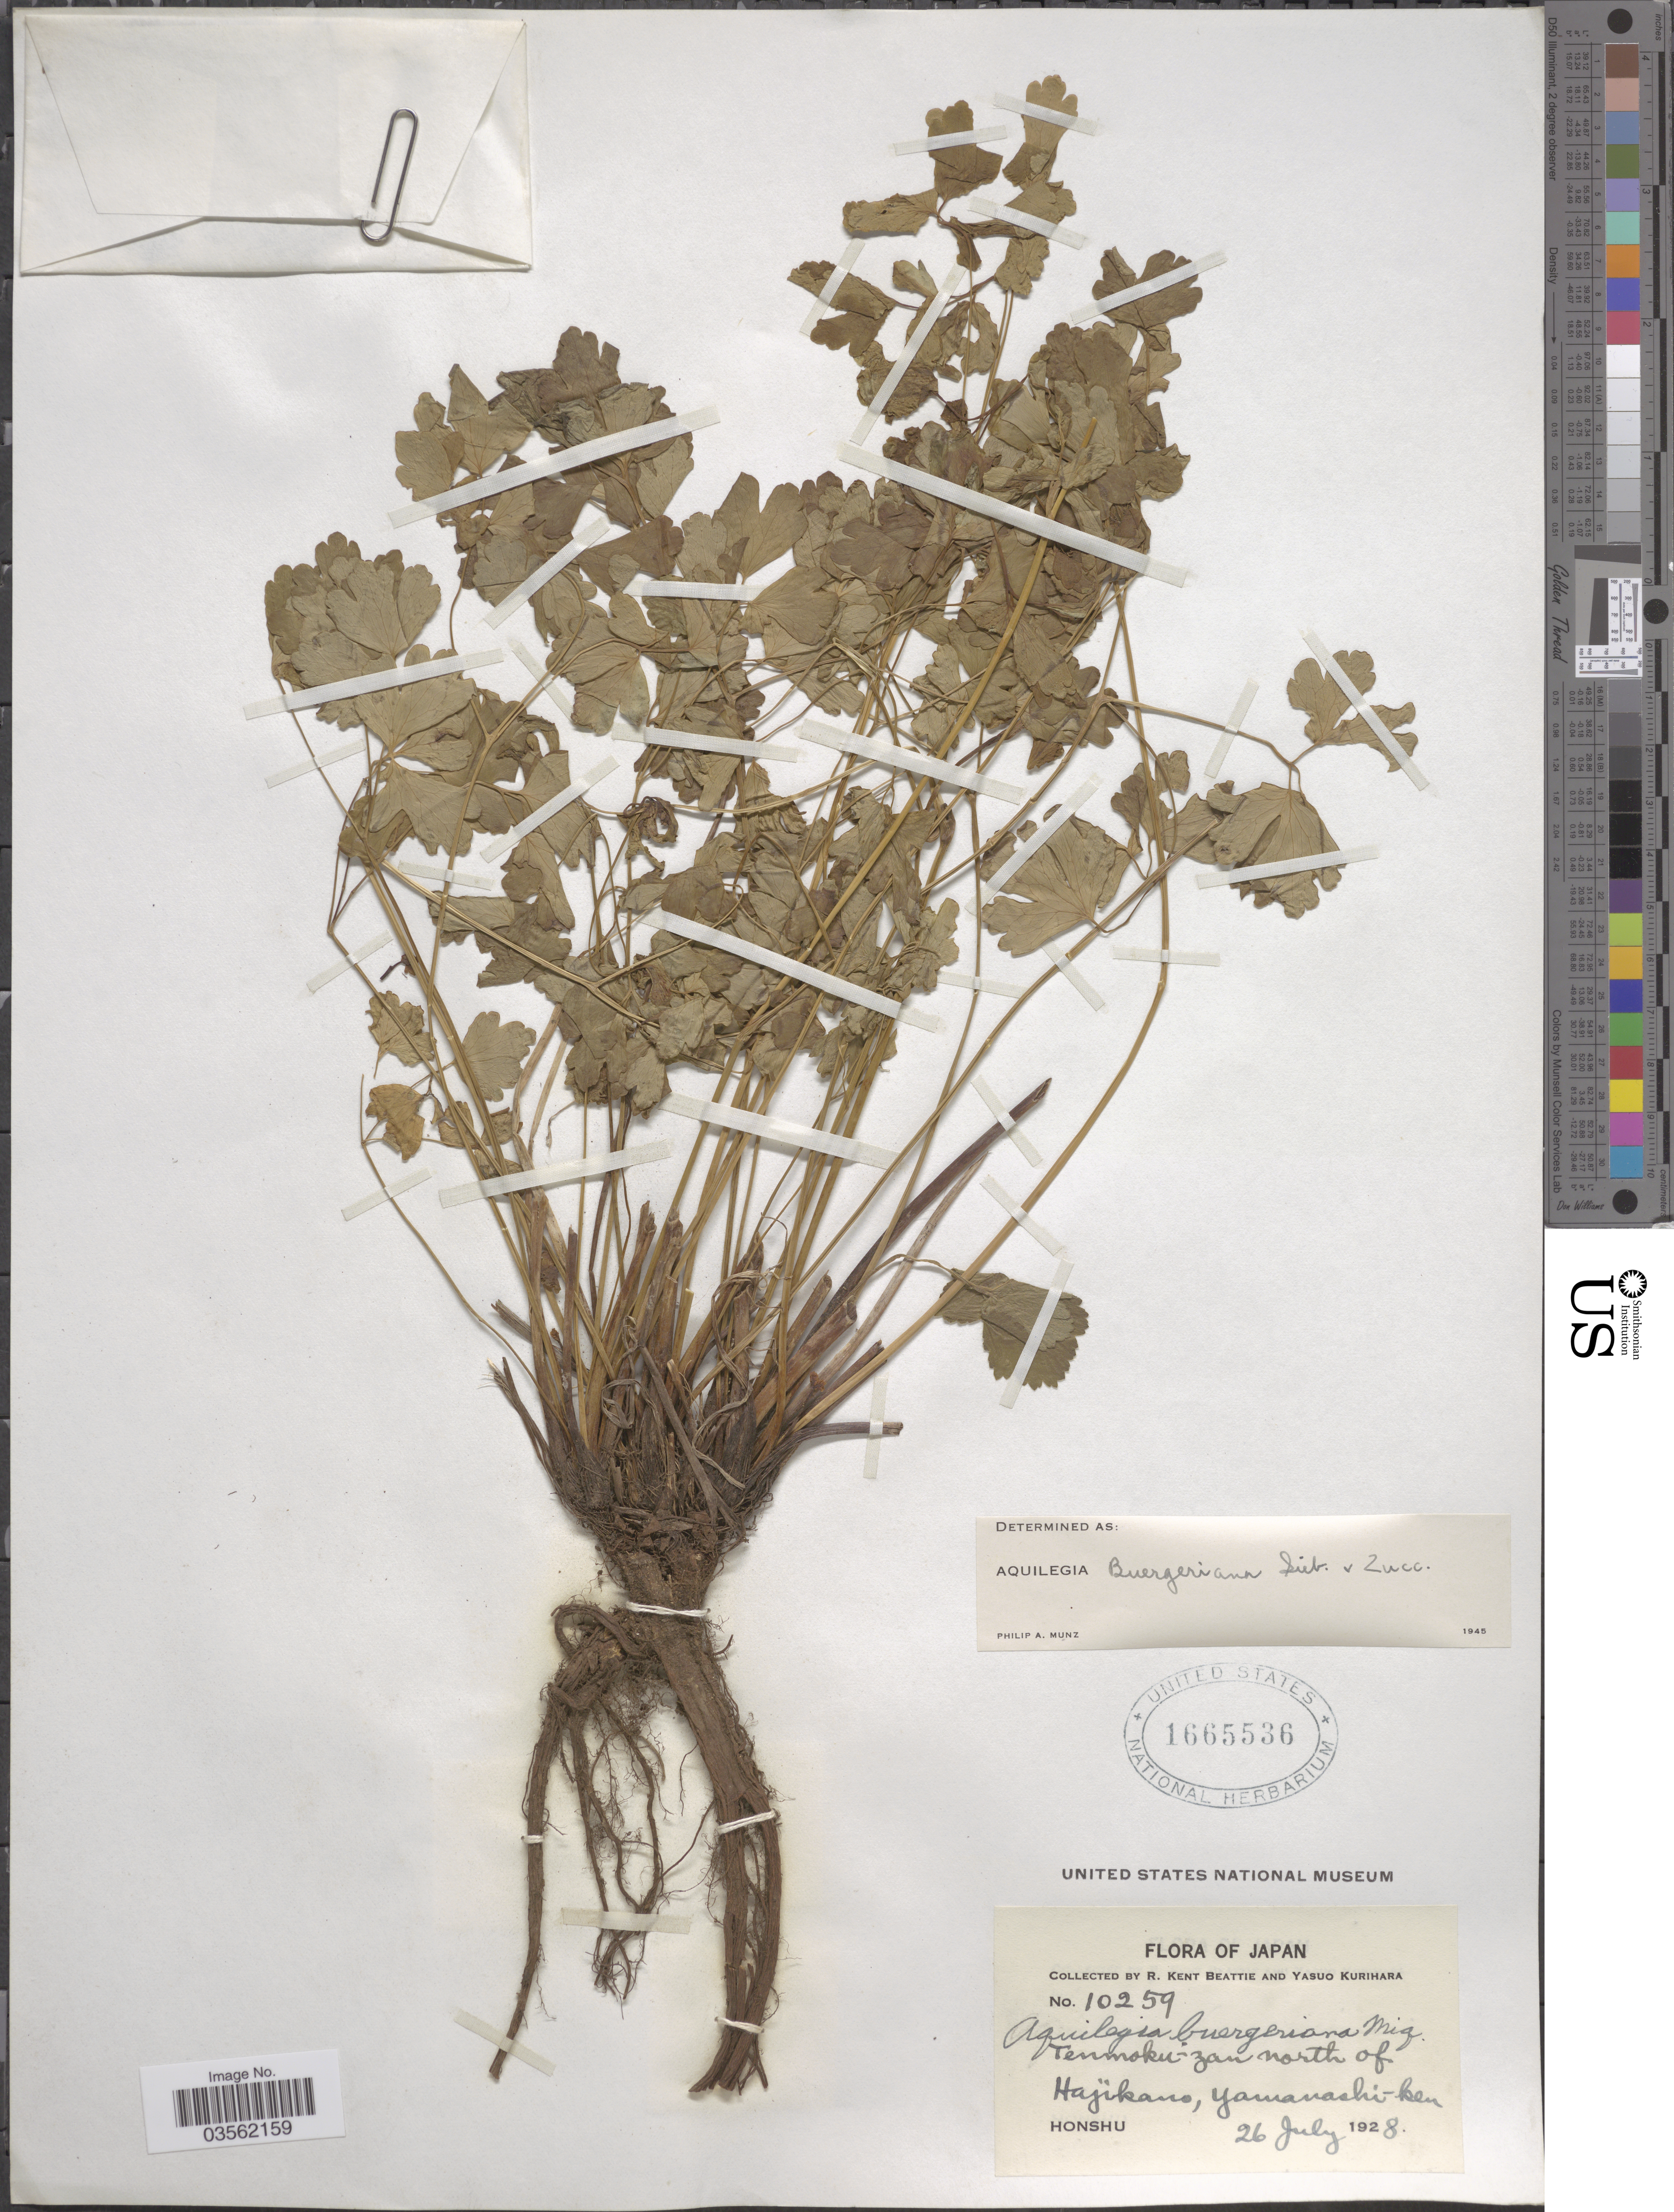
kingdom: Plantae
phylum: Tracheophyta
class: Magnoliopsida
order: Ranunculales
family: Ranunculaceae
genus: Aquilegia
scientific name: Aquilegia buergeriana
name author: Siebold & Zucc.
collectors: R. K. Beattie & Y. Kurihara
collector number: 10259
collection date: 1928-07-26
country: Japan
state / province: Yamanasi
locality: Tenmoku-zan north of Hajikano, Yamanashi-ken. Honshu.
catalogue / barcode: US 1665536